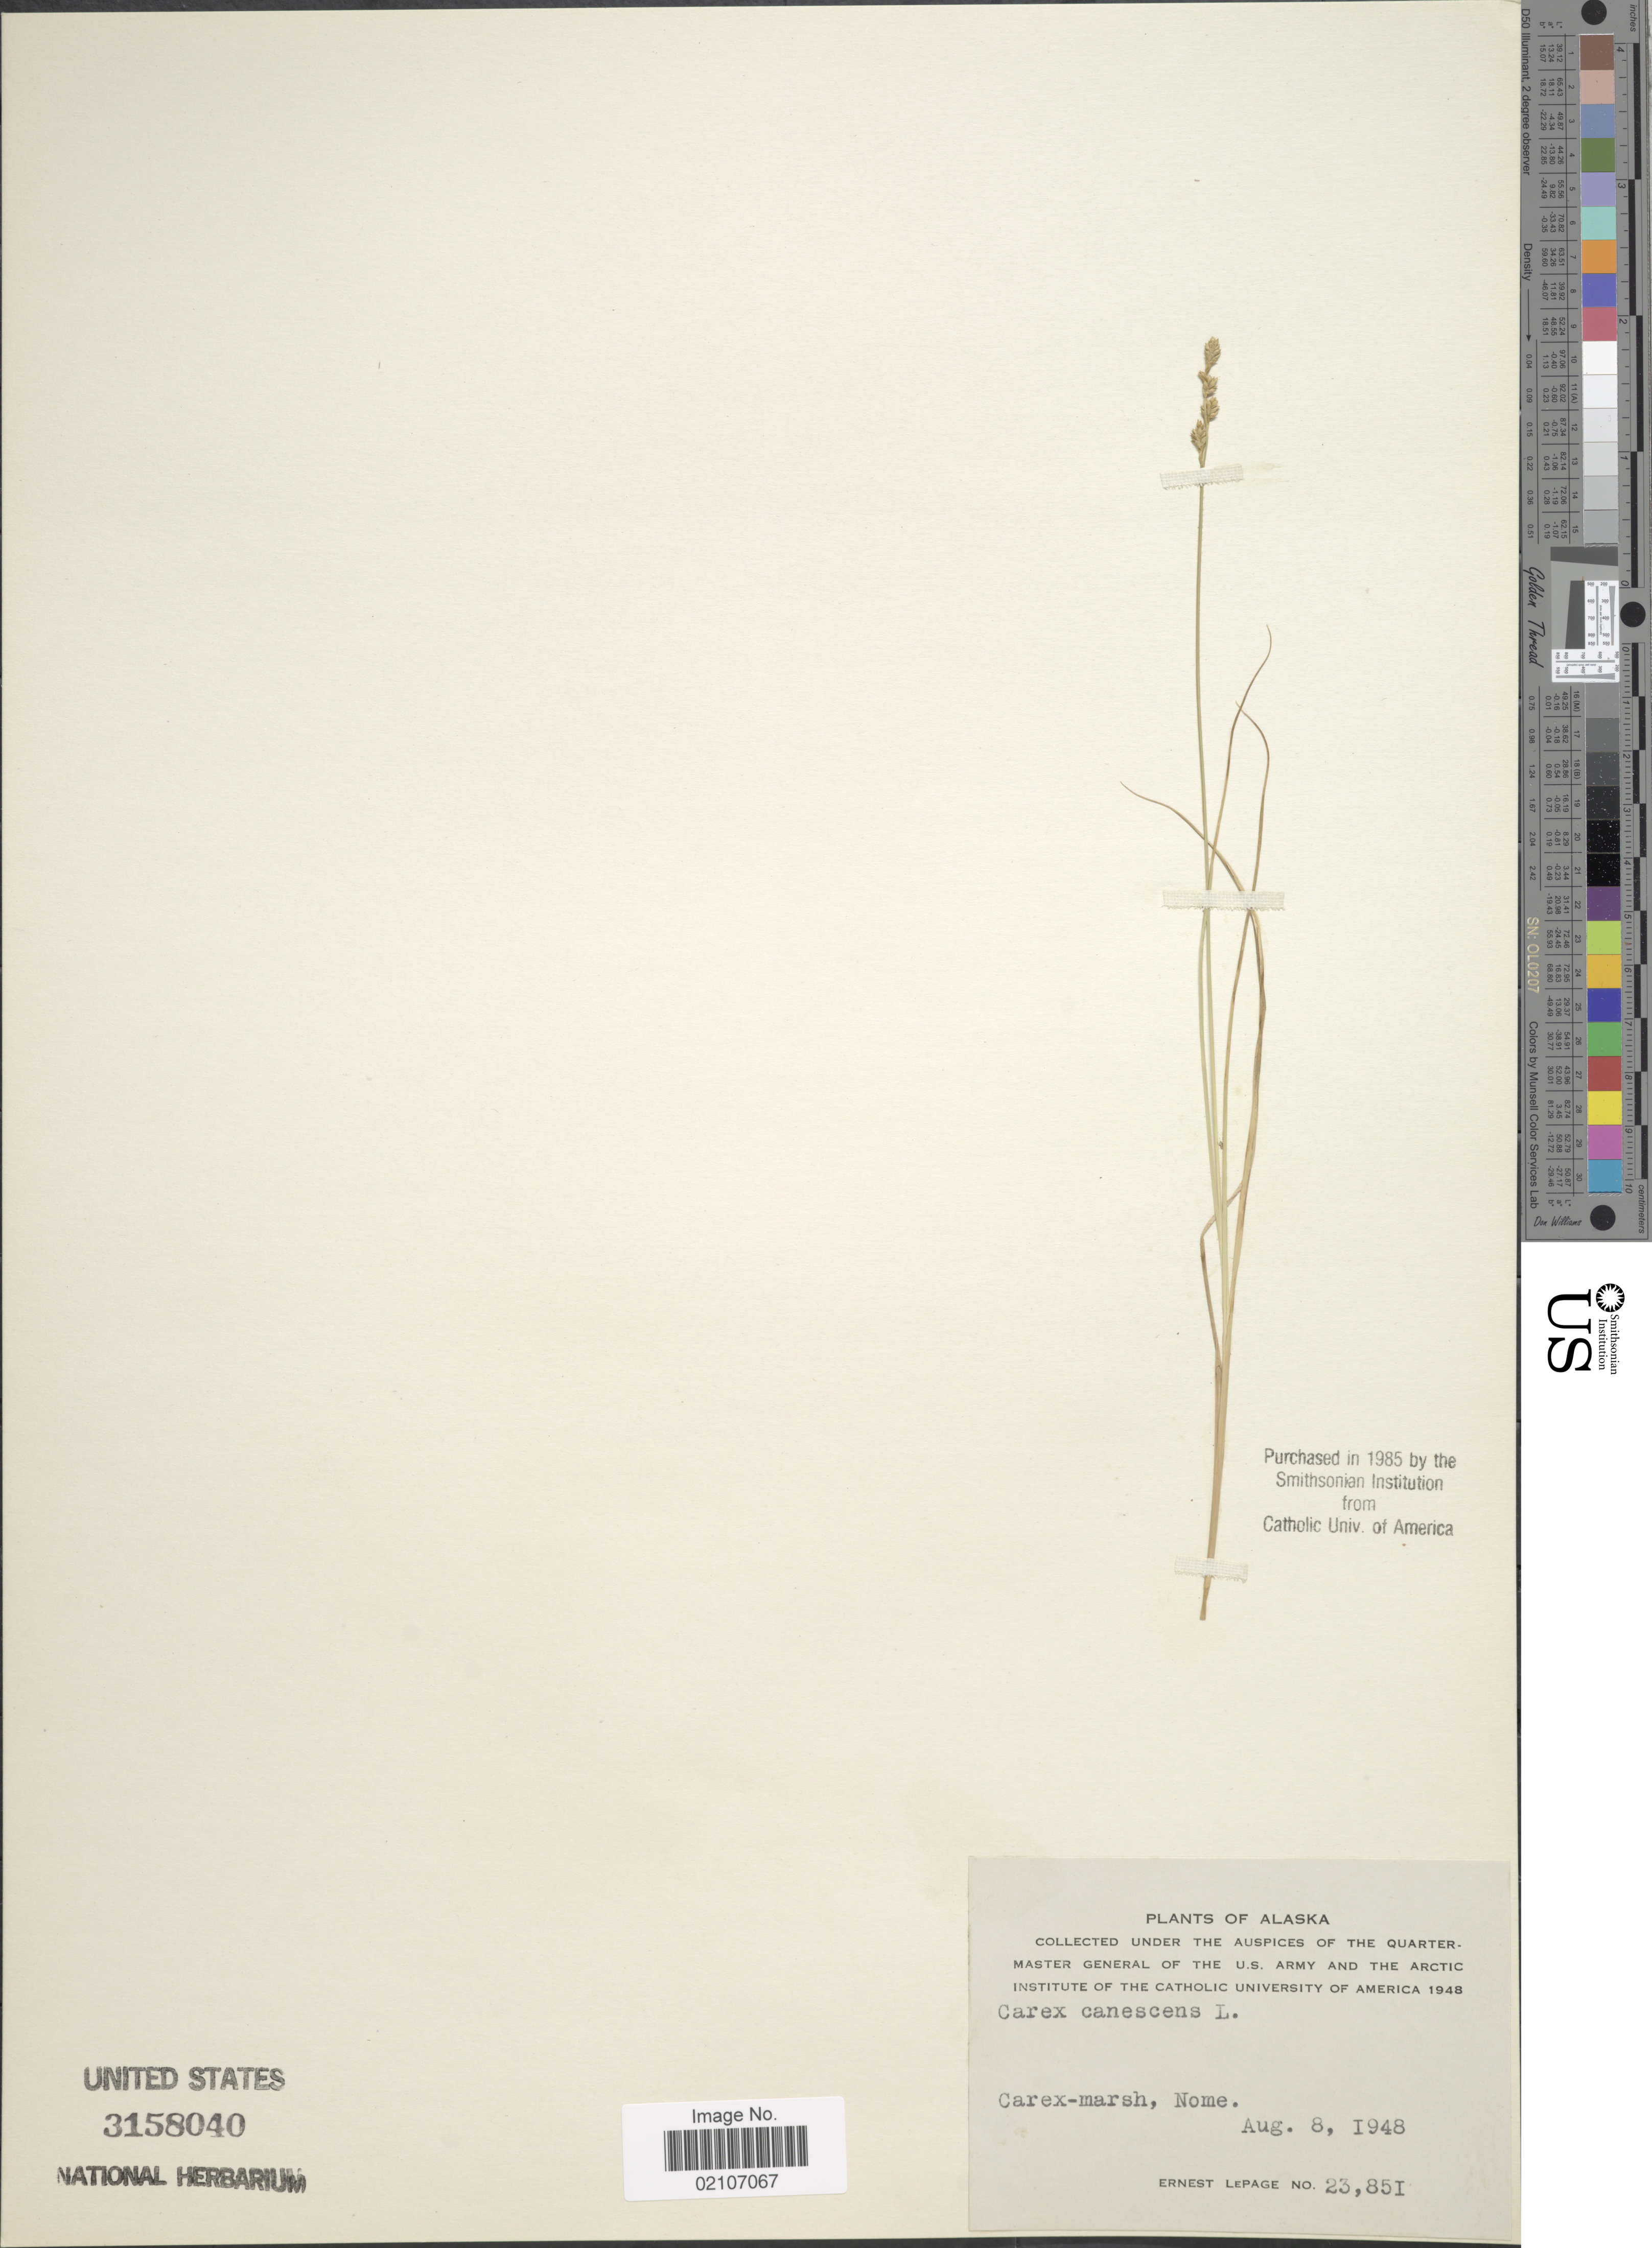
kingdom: Plantae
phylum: Tracheophyta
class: Liliopsida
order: Poales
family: Cyperaceae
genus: Carex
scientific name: Carex canescens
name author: L.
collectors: E. Lepage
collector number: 23851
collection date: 1948-08-08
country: United States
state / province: Alaska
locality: Carex-marsh, Nome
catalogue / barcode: US 3158040